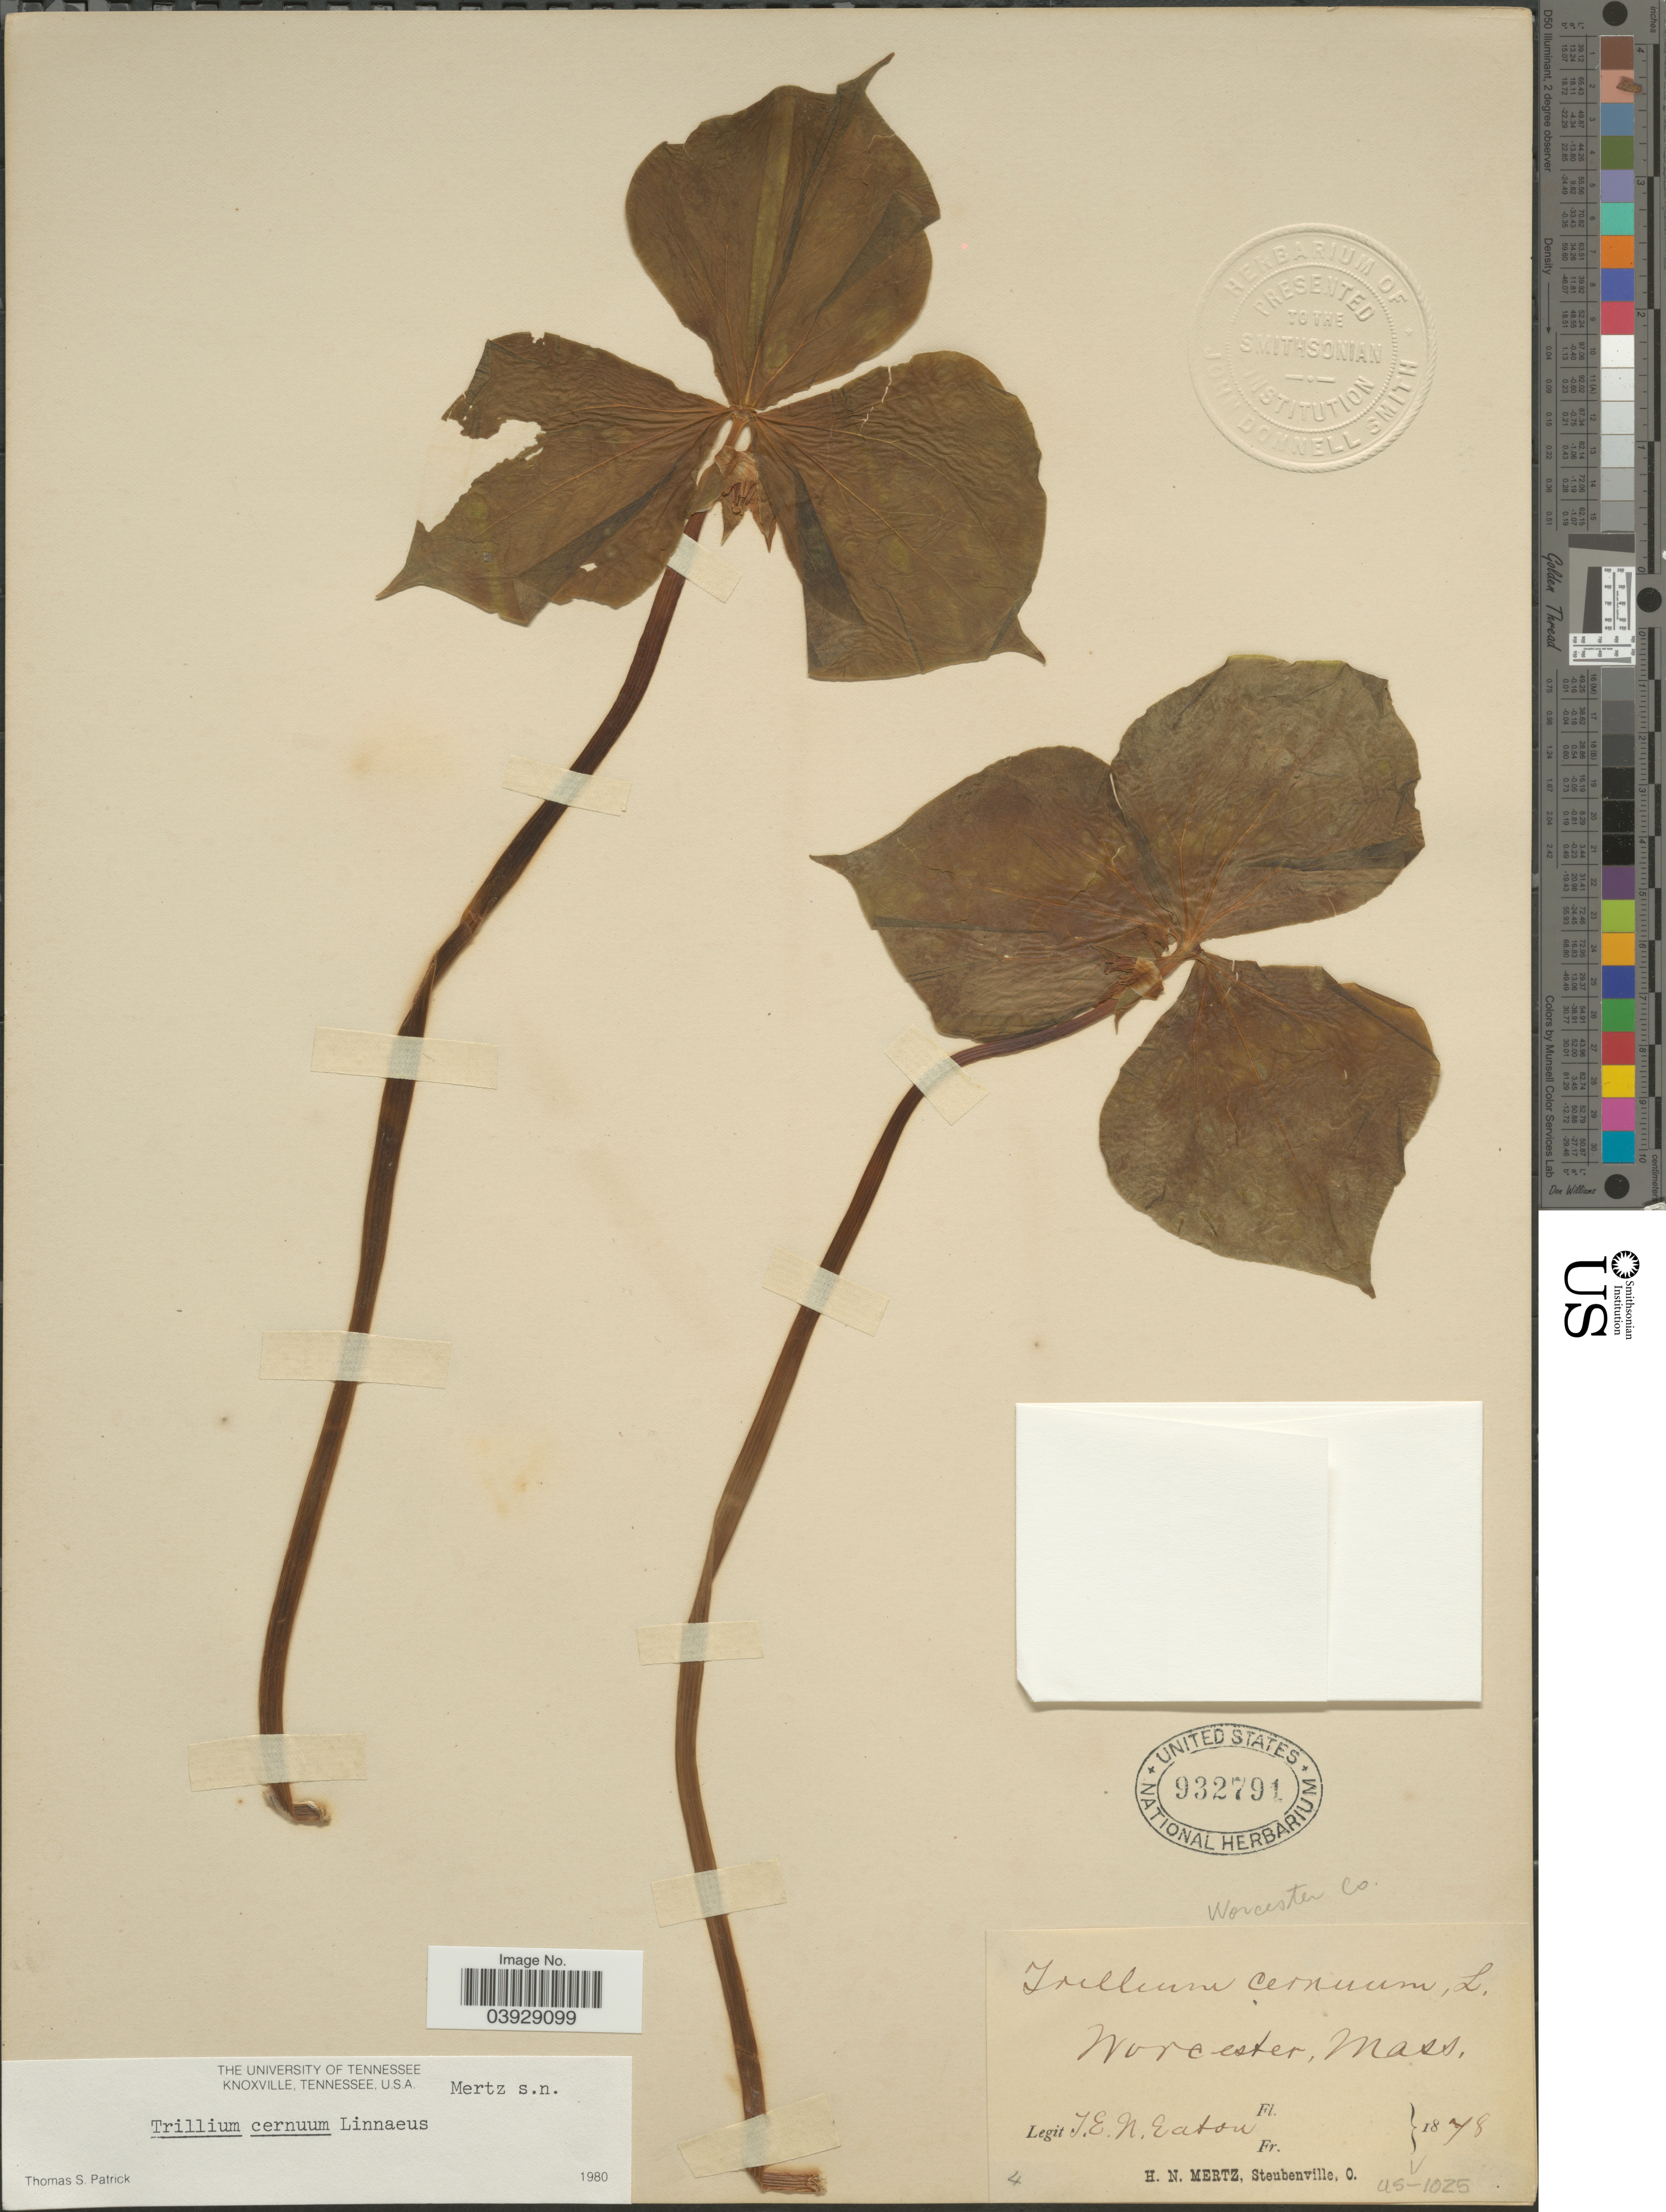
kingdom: Plantae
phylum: Tracheophyta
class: Liliopsida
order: Liliales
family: Melanthiaceae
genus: Trillium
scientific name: Trillium cernuum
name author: L.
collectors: J. Eaton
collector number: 4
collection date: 1878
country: United States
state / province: Massachusetts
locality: Worcester. Worcester Co.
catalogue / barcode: US 932791